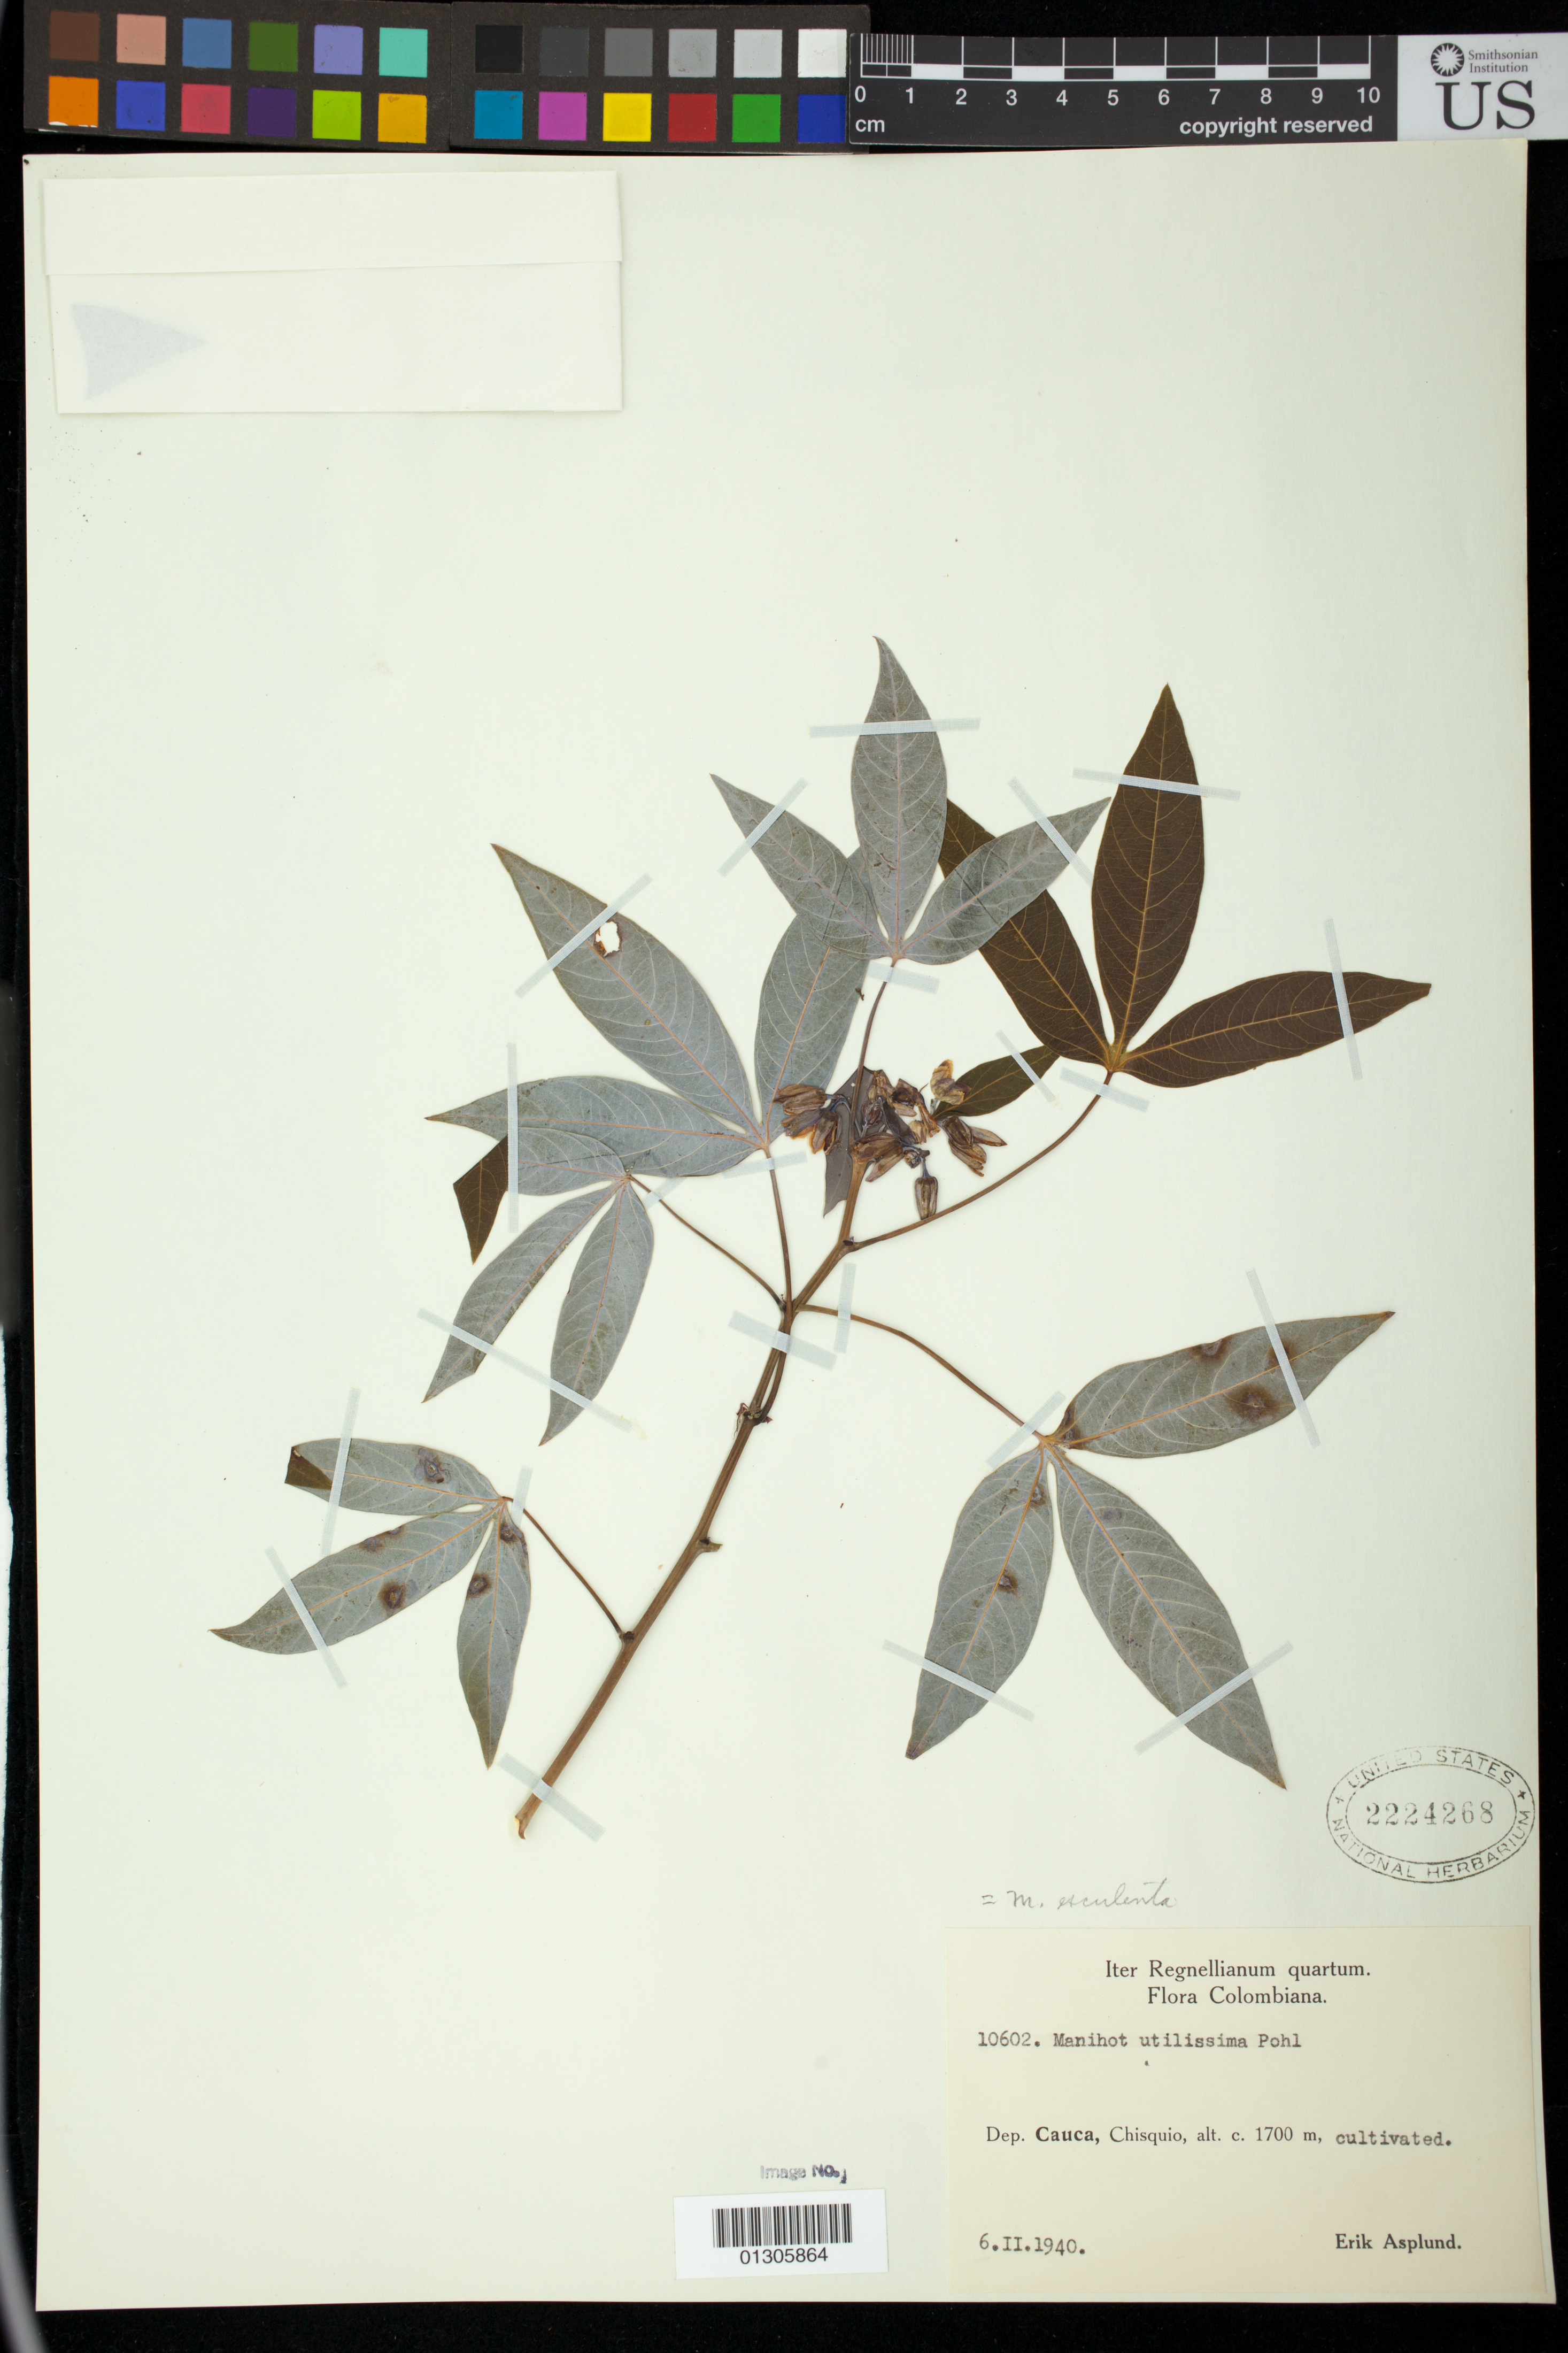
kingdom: Plantae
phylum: Tracheophyta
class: Magnoliopsida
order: Malpighiales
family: Euphorbiaceae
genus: Manihot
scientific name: Manihot esculenta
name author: Crantz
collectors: E. Asplund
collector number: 10602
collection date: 1940-06-02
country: Colombia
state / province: Cauca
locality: Chisquio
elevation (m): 1700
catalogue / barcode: US 2224268